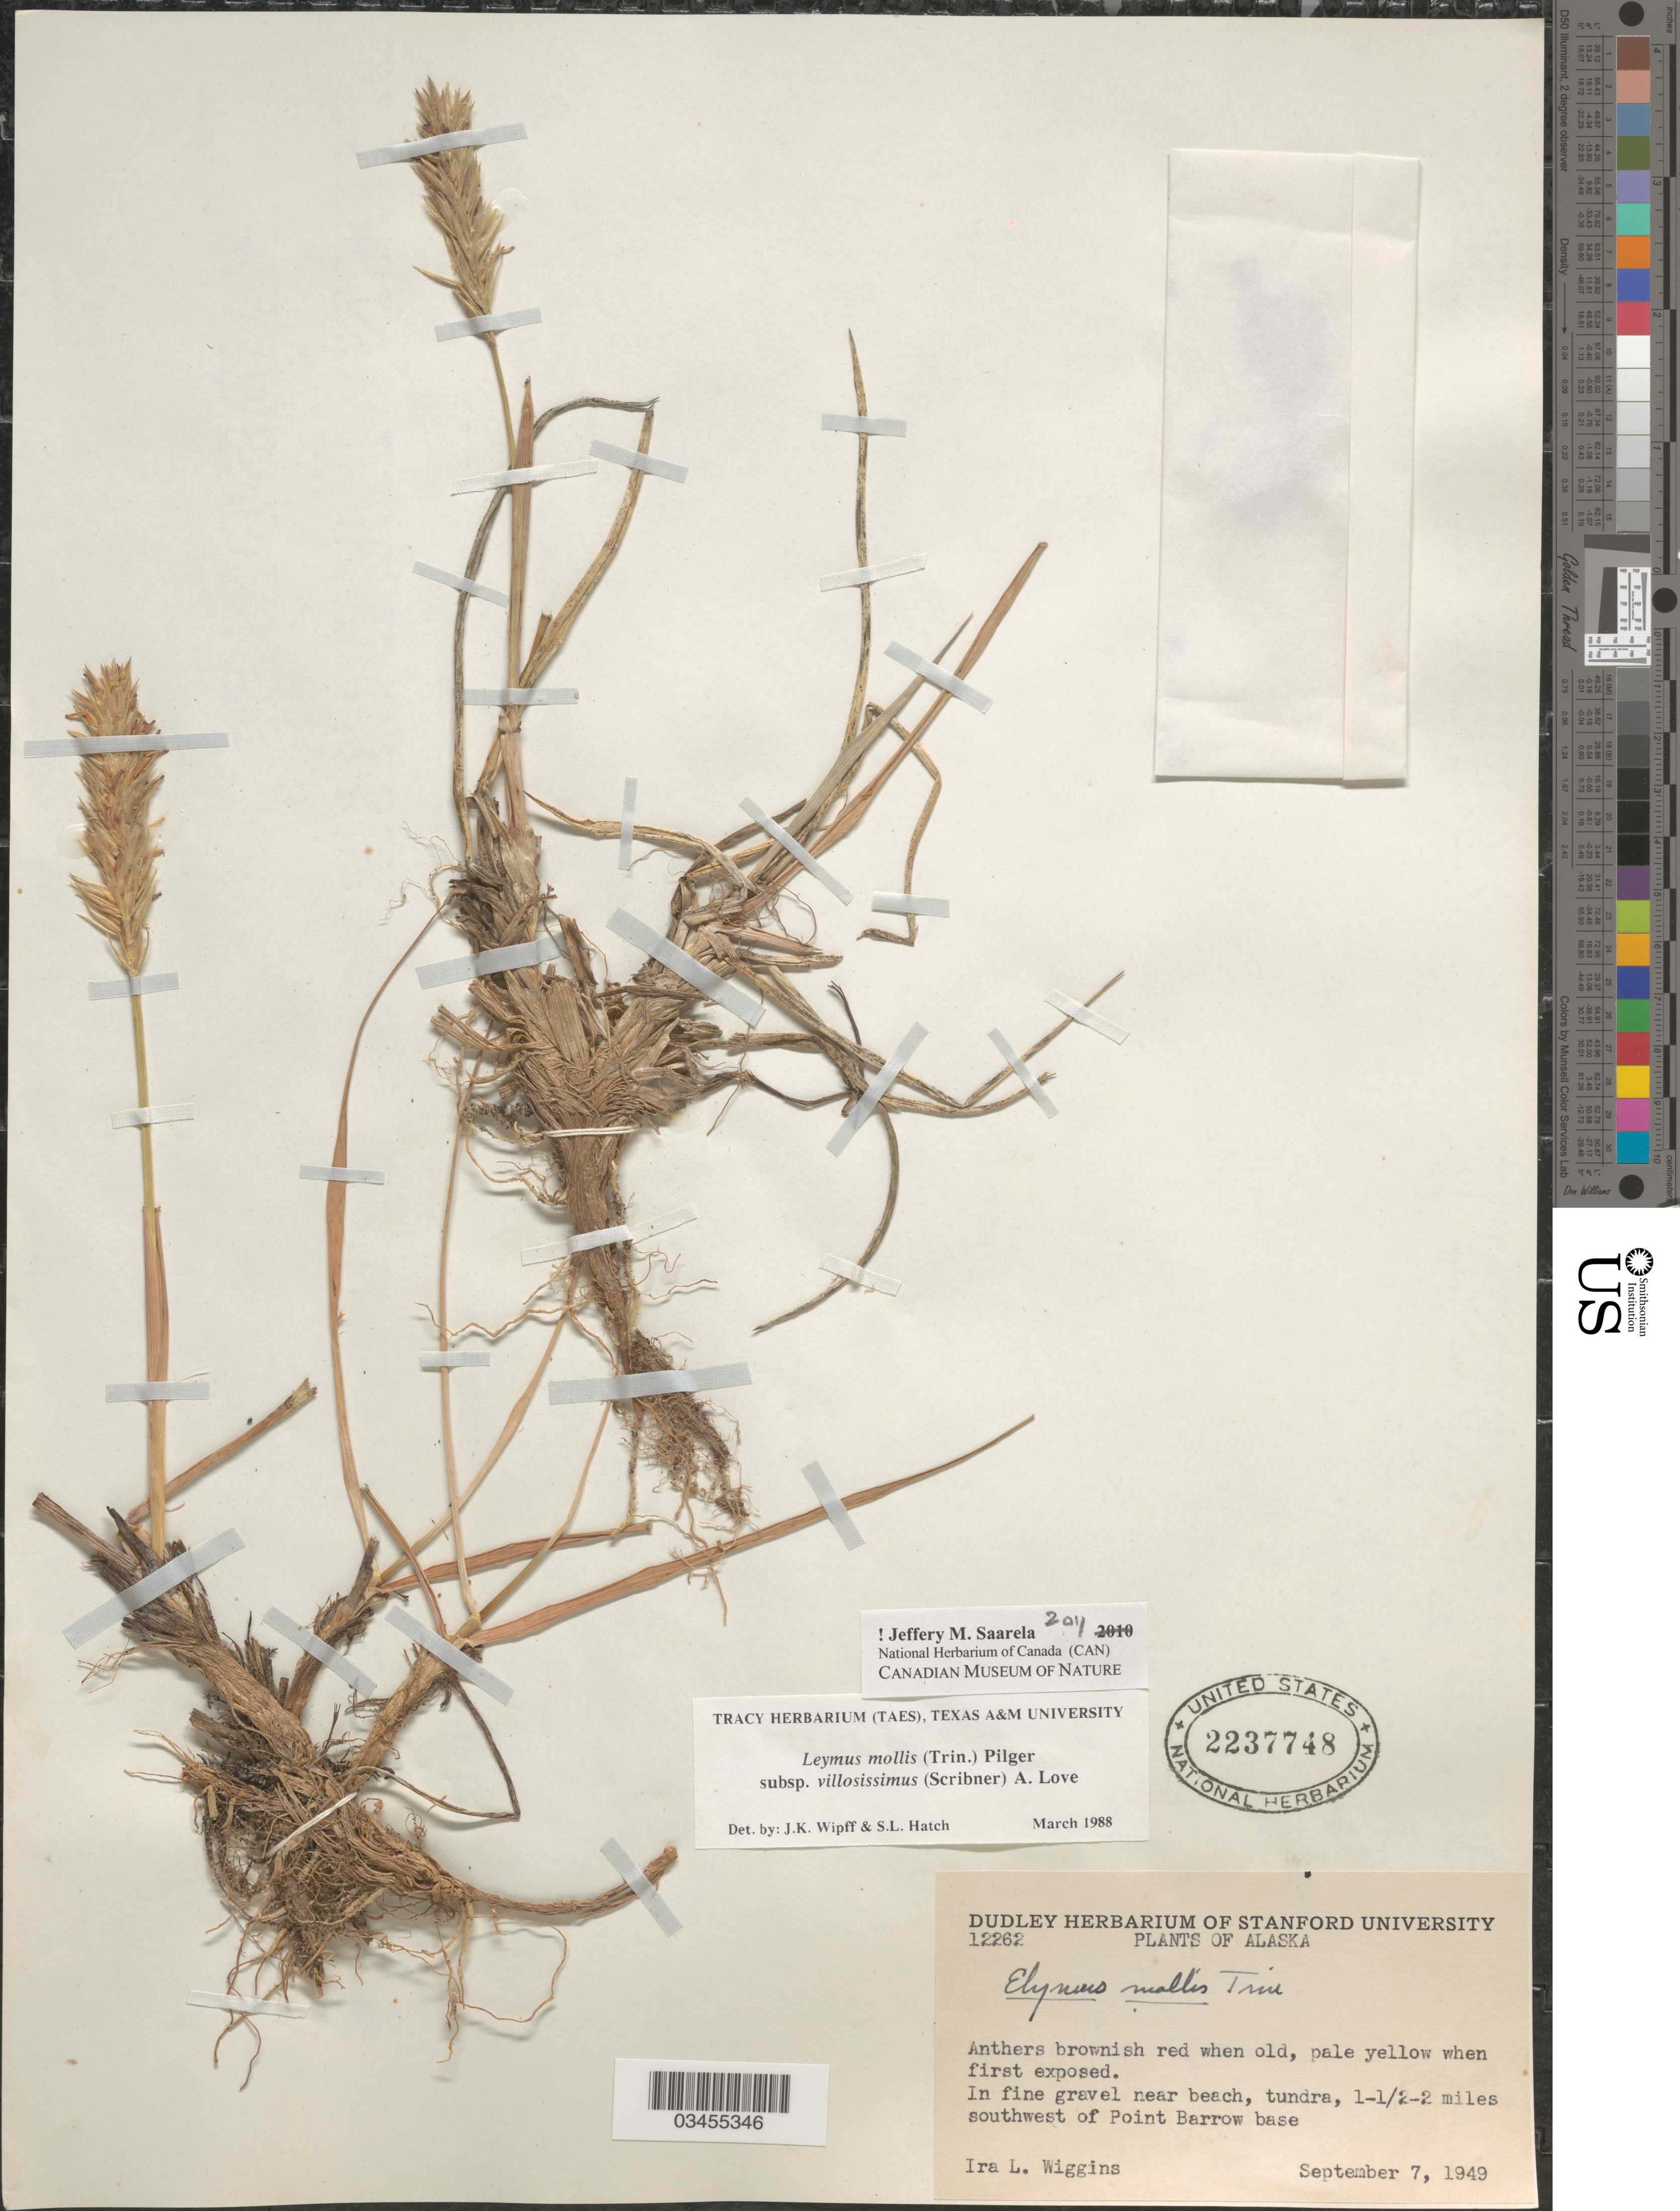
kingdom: Plantae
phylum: Tracheophyta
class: Liliopsida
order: Poales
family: Poaceae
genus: Leymus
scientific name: Leymus mollis subsp. villosissimus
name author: (Scribn.) Á. Löve & D. Löve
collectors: I. L. Wiggins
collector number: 12262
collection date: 1949-09-07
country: United States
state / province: Alaska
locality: Tundra, 1-½-2 miles southwest of Point Barrow base.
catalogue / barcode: US 2237748